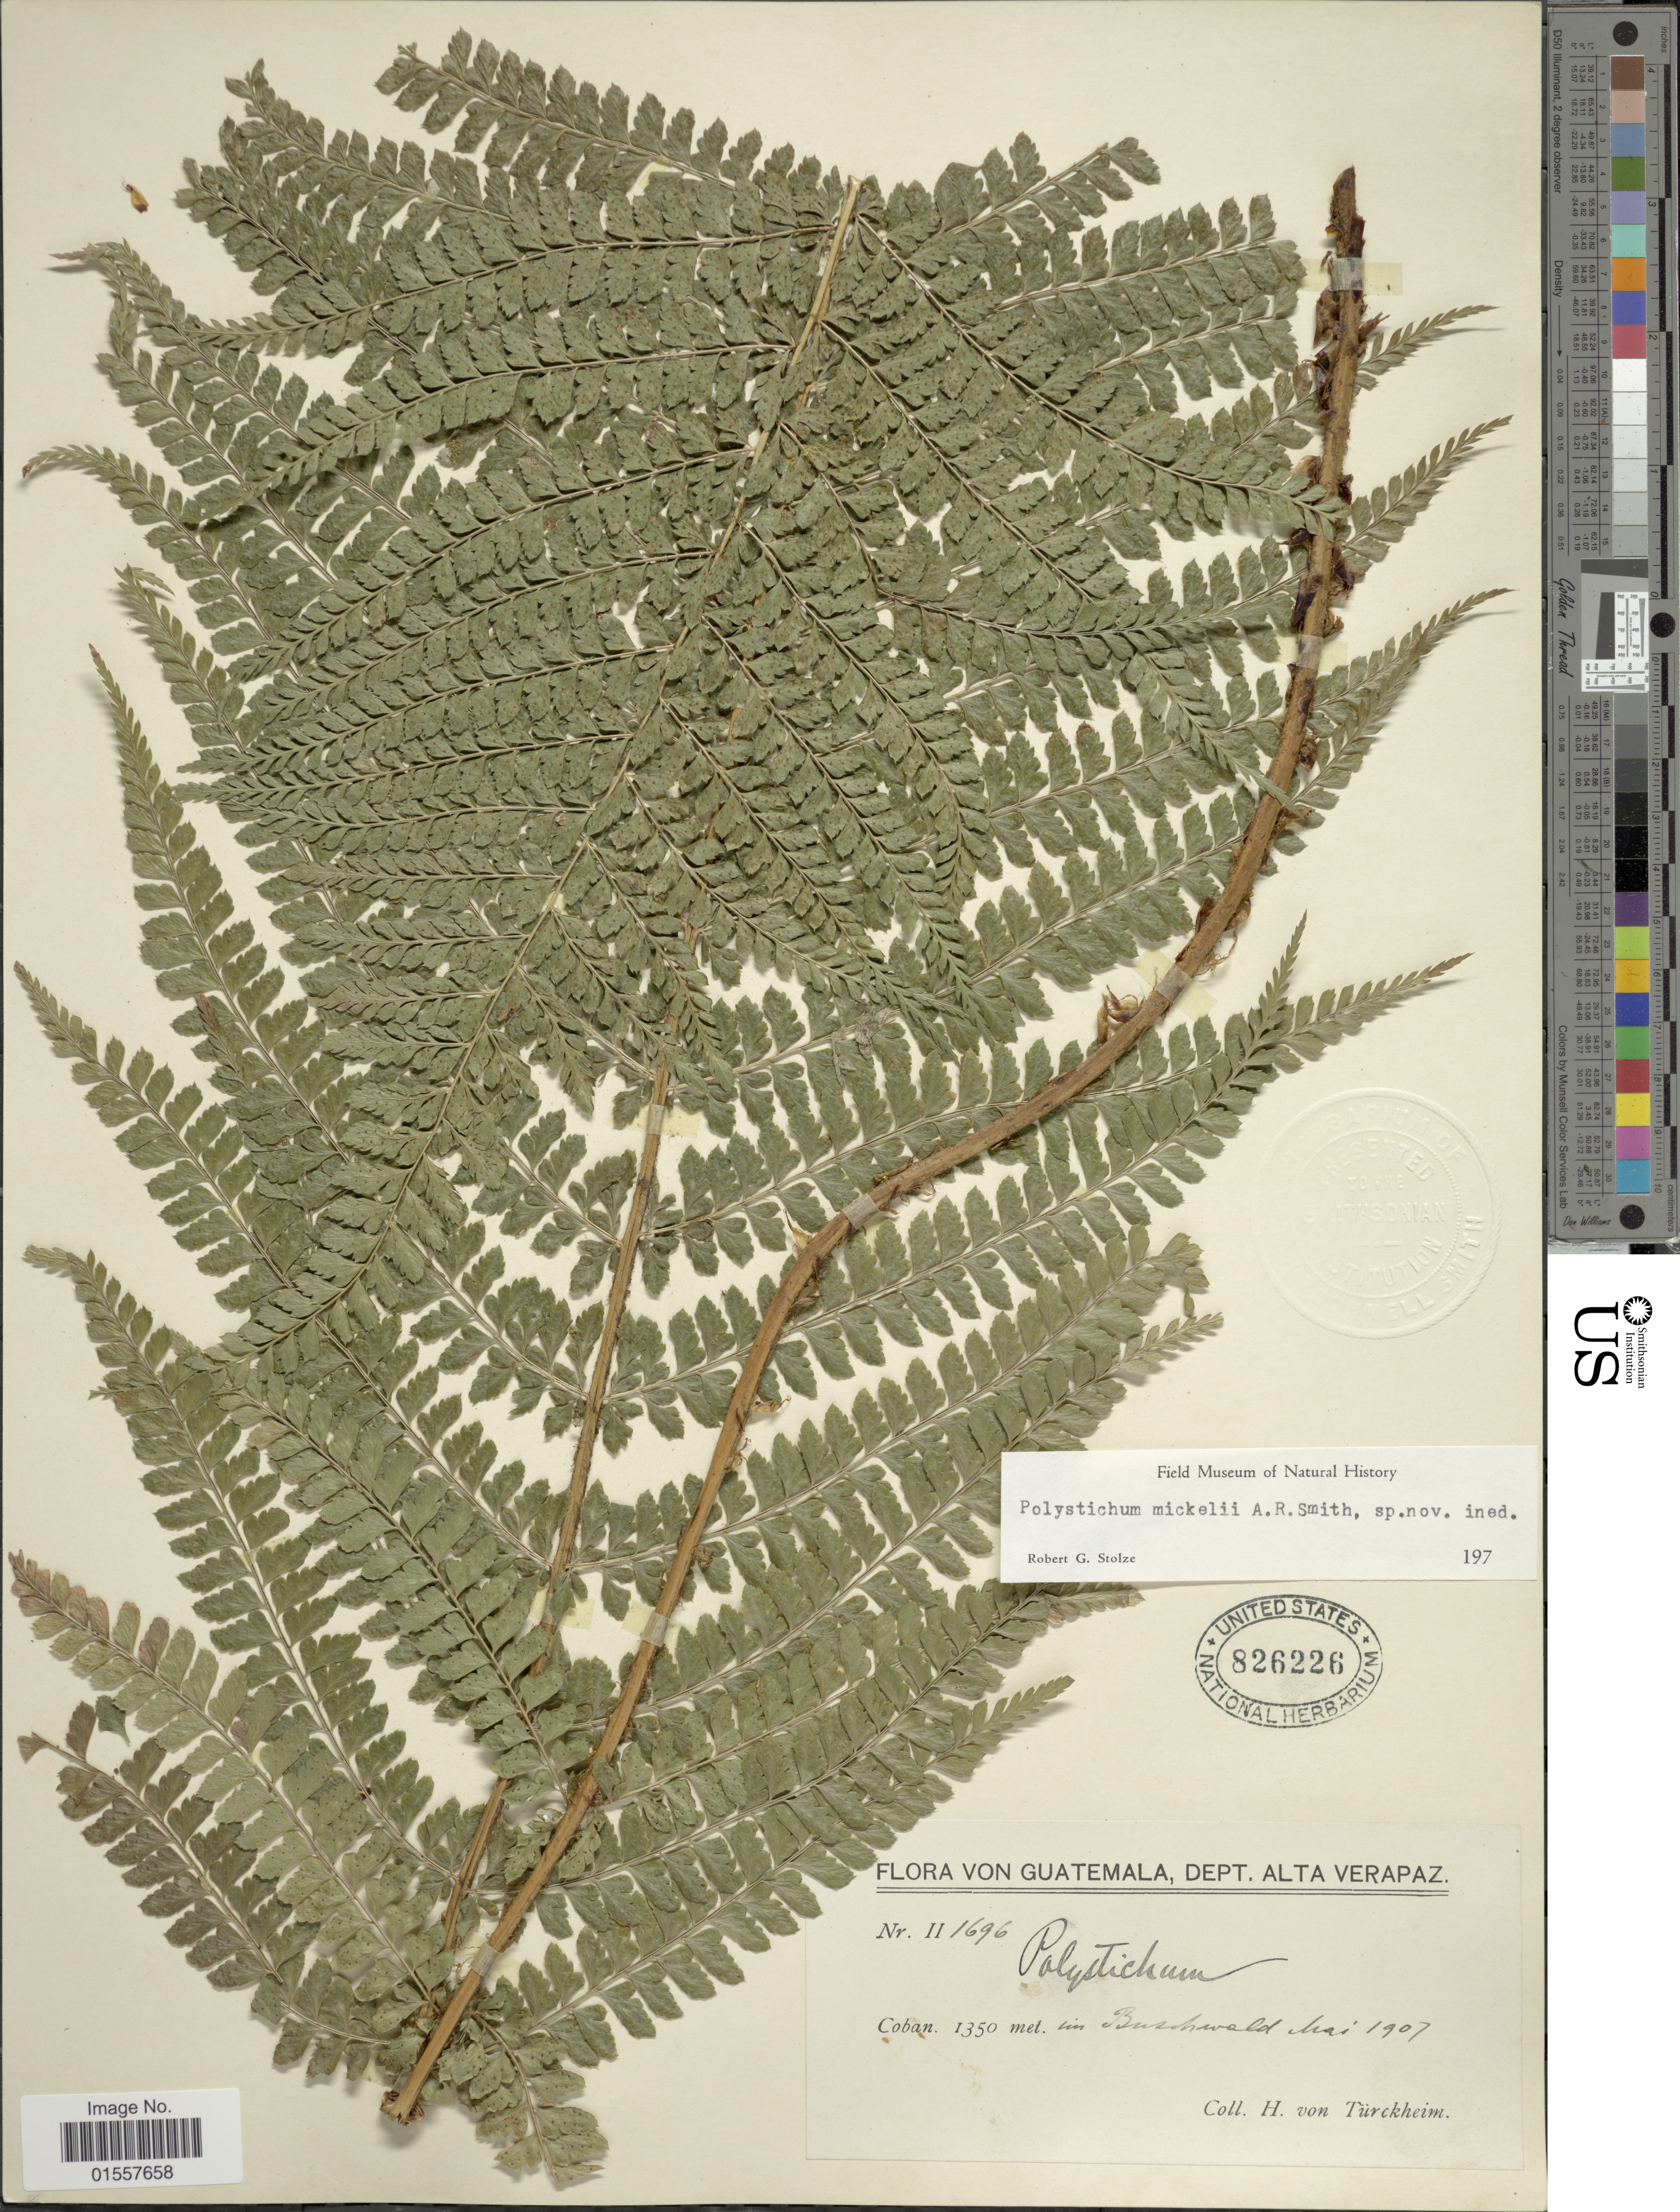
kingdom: Plantae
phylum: Tracheophyta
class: Polypodiopsida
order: Polypodiales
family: Dryopteridaceae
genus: Polystichum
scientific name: Polystichum mickelii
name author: A.R. Sm.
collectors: H. von Türckheim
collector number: II1696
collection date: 1907-05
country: Guatemala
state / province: Alta Verapaz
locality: Cobán, im buschwald [in the shrub forest]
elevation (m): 1350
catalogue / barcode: US 826226